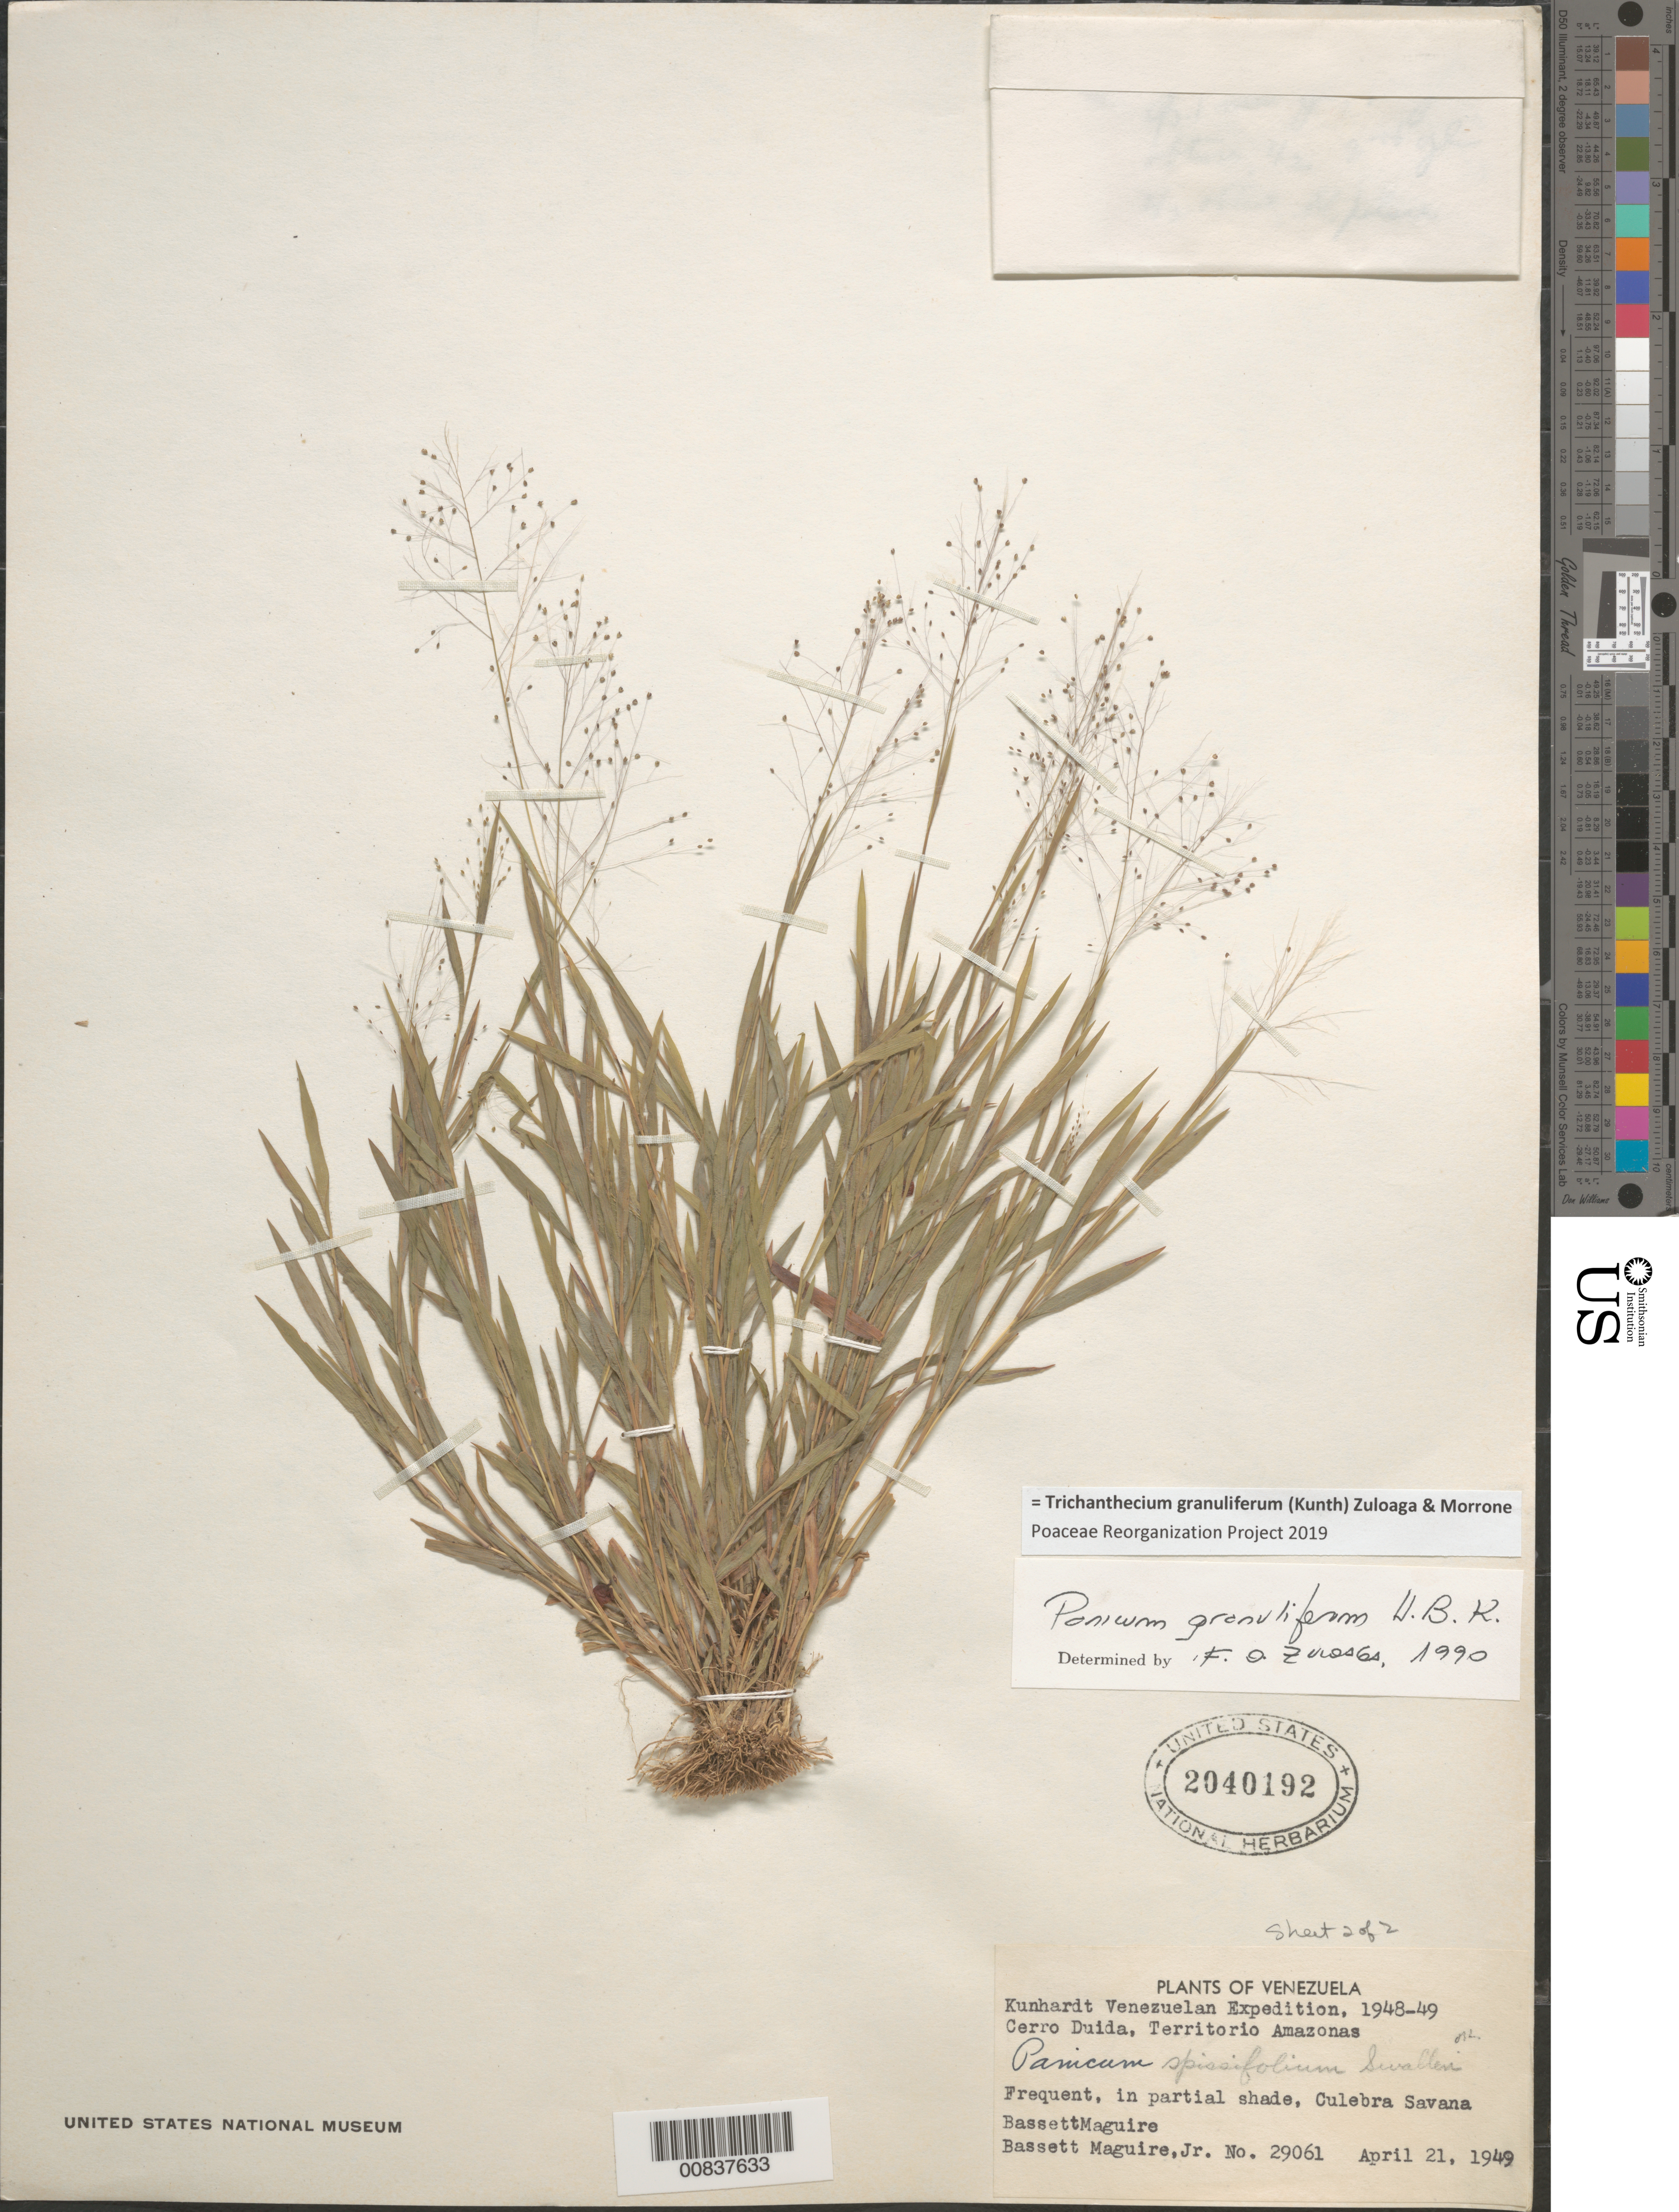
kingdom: Plantae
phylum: Tracheophyta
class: Liliopsida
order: Poales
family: Poaceae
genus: Trichanthecium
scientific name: Trichanthecium granuliferum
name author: (Kunth) Zuloaga & Morrone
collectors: B. Maguire & B. Maguire Jr.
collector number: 29061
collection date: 1949-04-21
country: Venezuela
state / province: Amazonas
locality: Kunhardt Venezuelan Expedition, 1948-49. Cerro Duida, Territorio Amazonas. Frequent, in partial shade, Culebra Savana.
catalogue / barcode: US 2040192